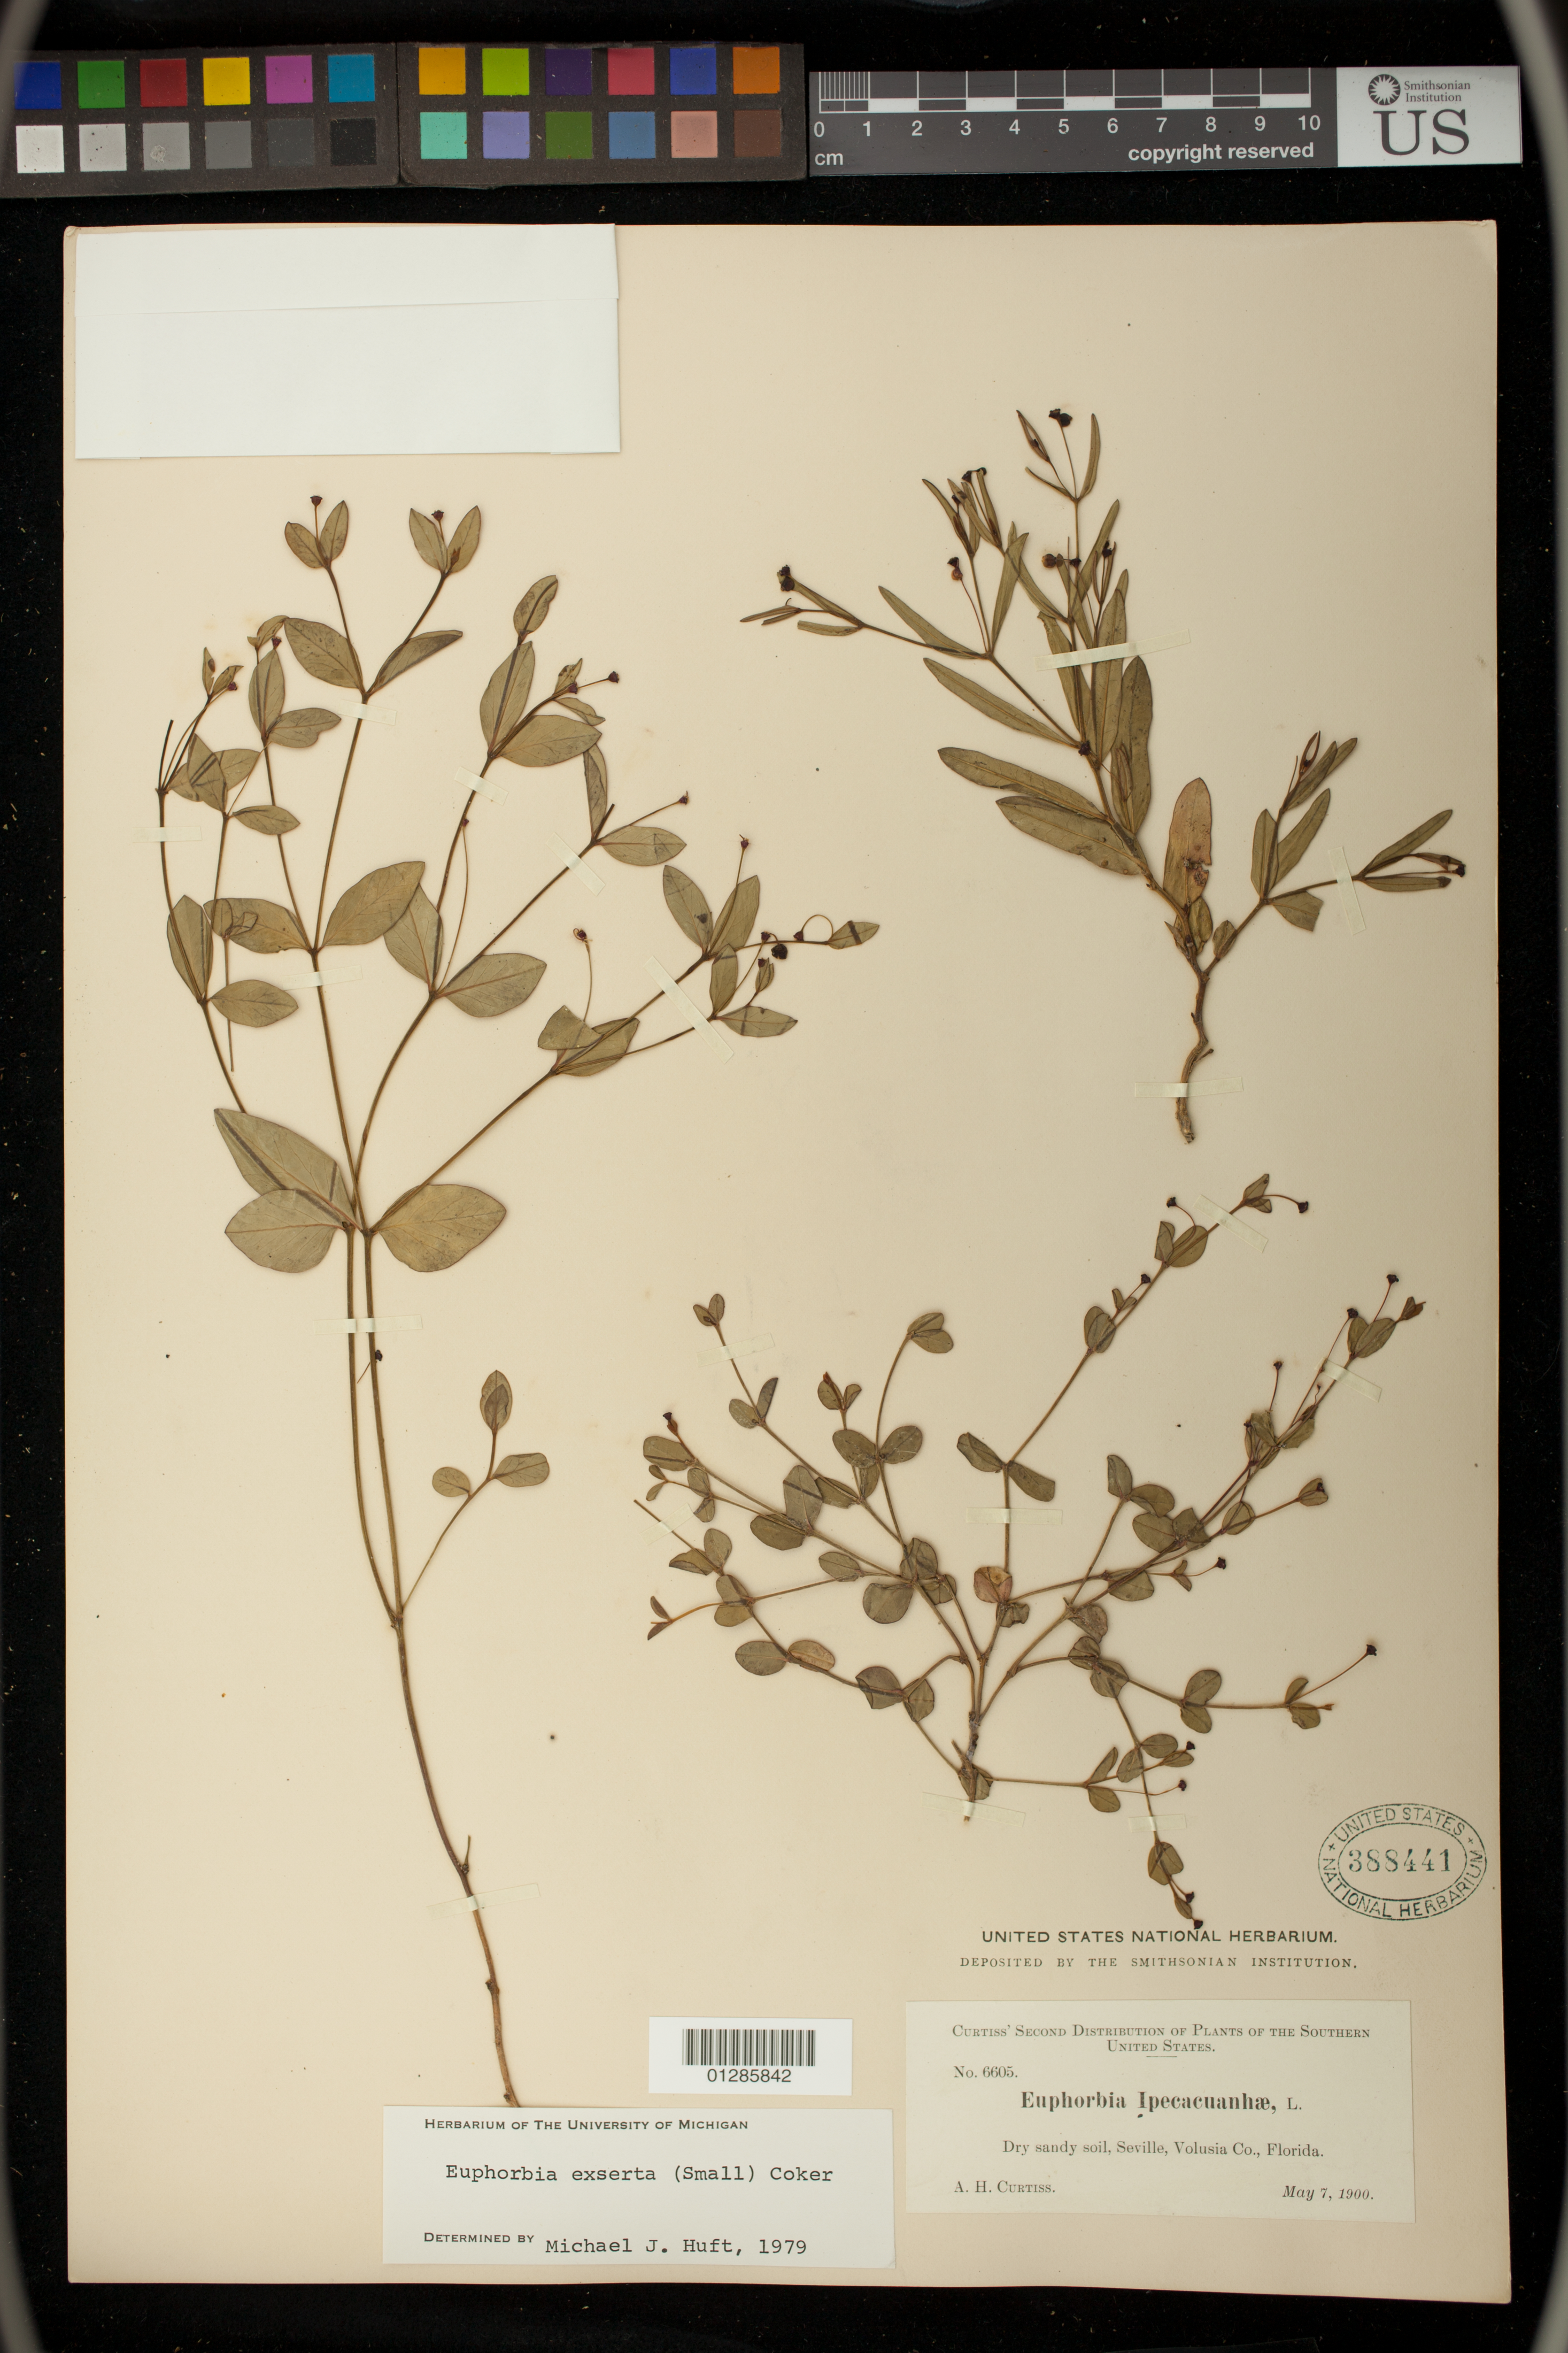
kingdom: Plantae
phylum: Tracheophyta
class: Magnoliopsida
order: Malpighiales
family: Euphorbiaceae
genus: Euphorbia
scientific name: Euphorbia exserta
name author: (Small) Coker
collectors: A. H. Curtiss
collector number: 6605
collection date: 1900-05-07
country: United States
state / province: Florida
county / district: Volusia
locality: Seville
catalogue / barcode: US 388441